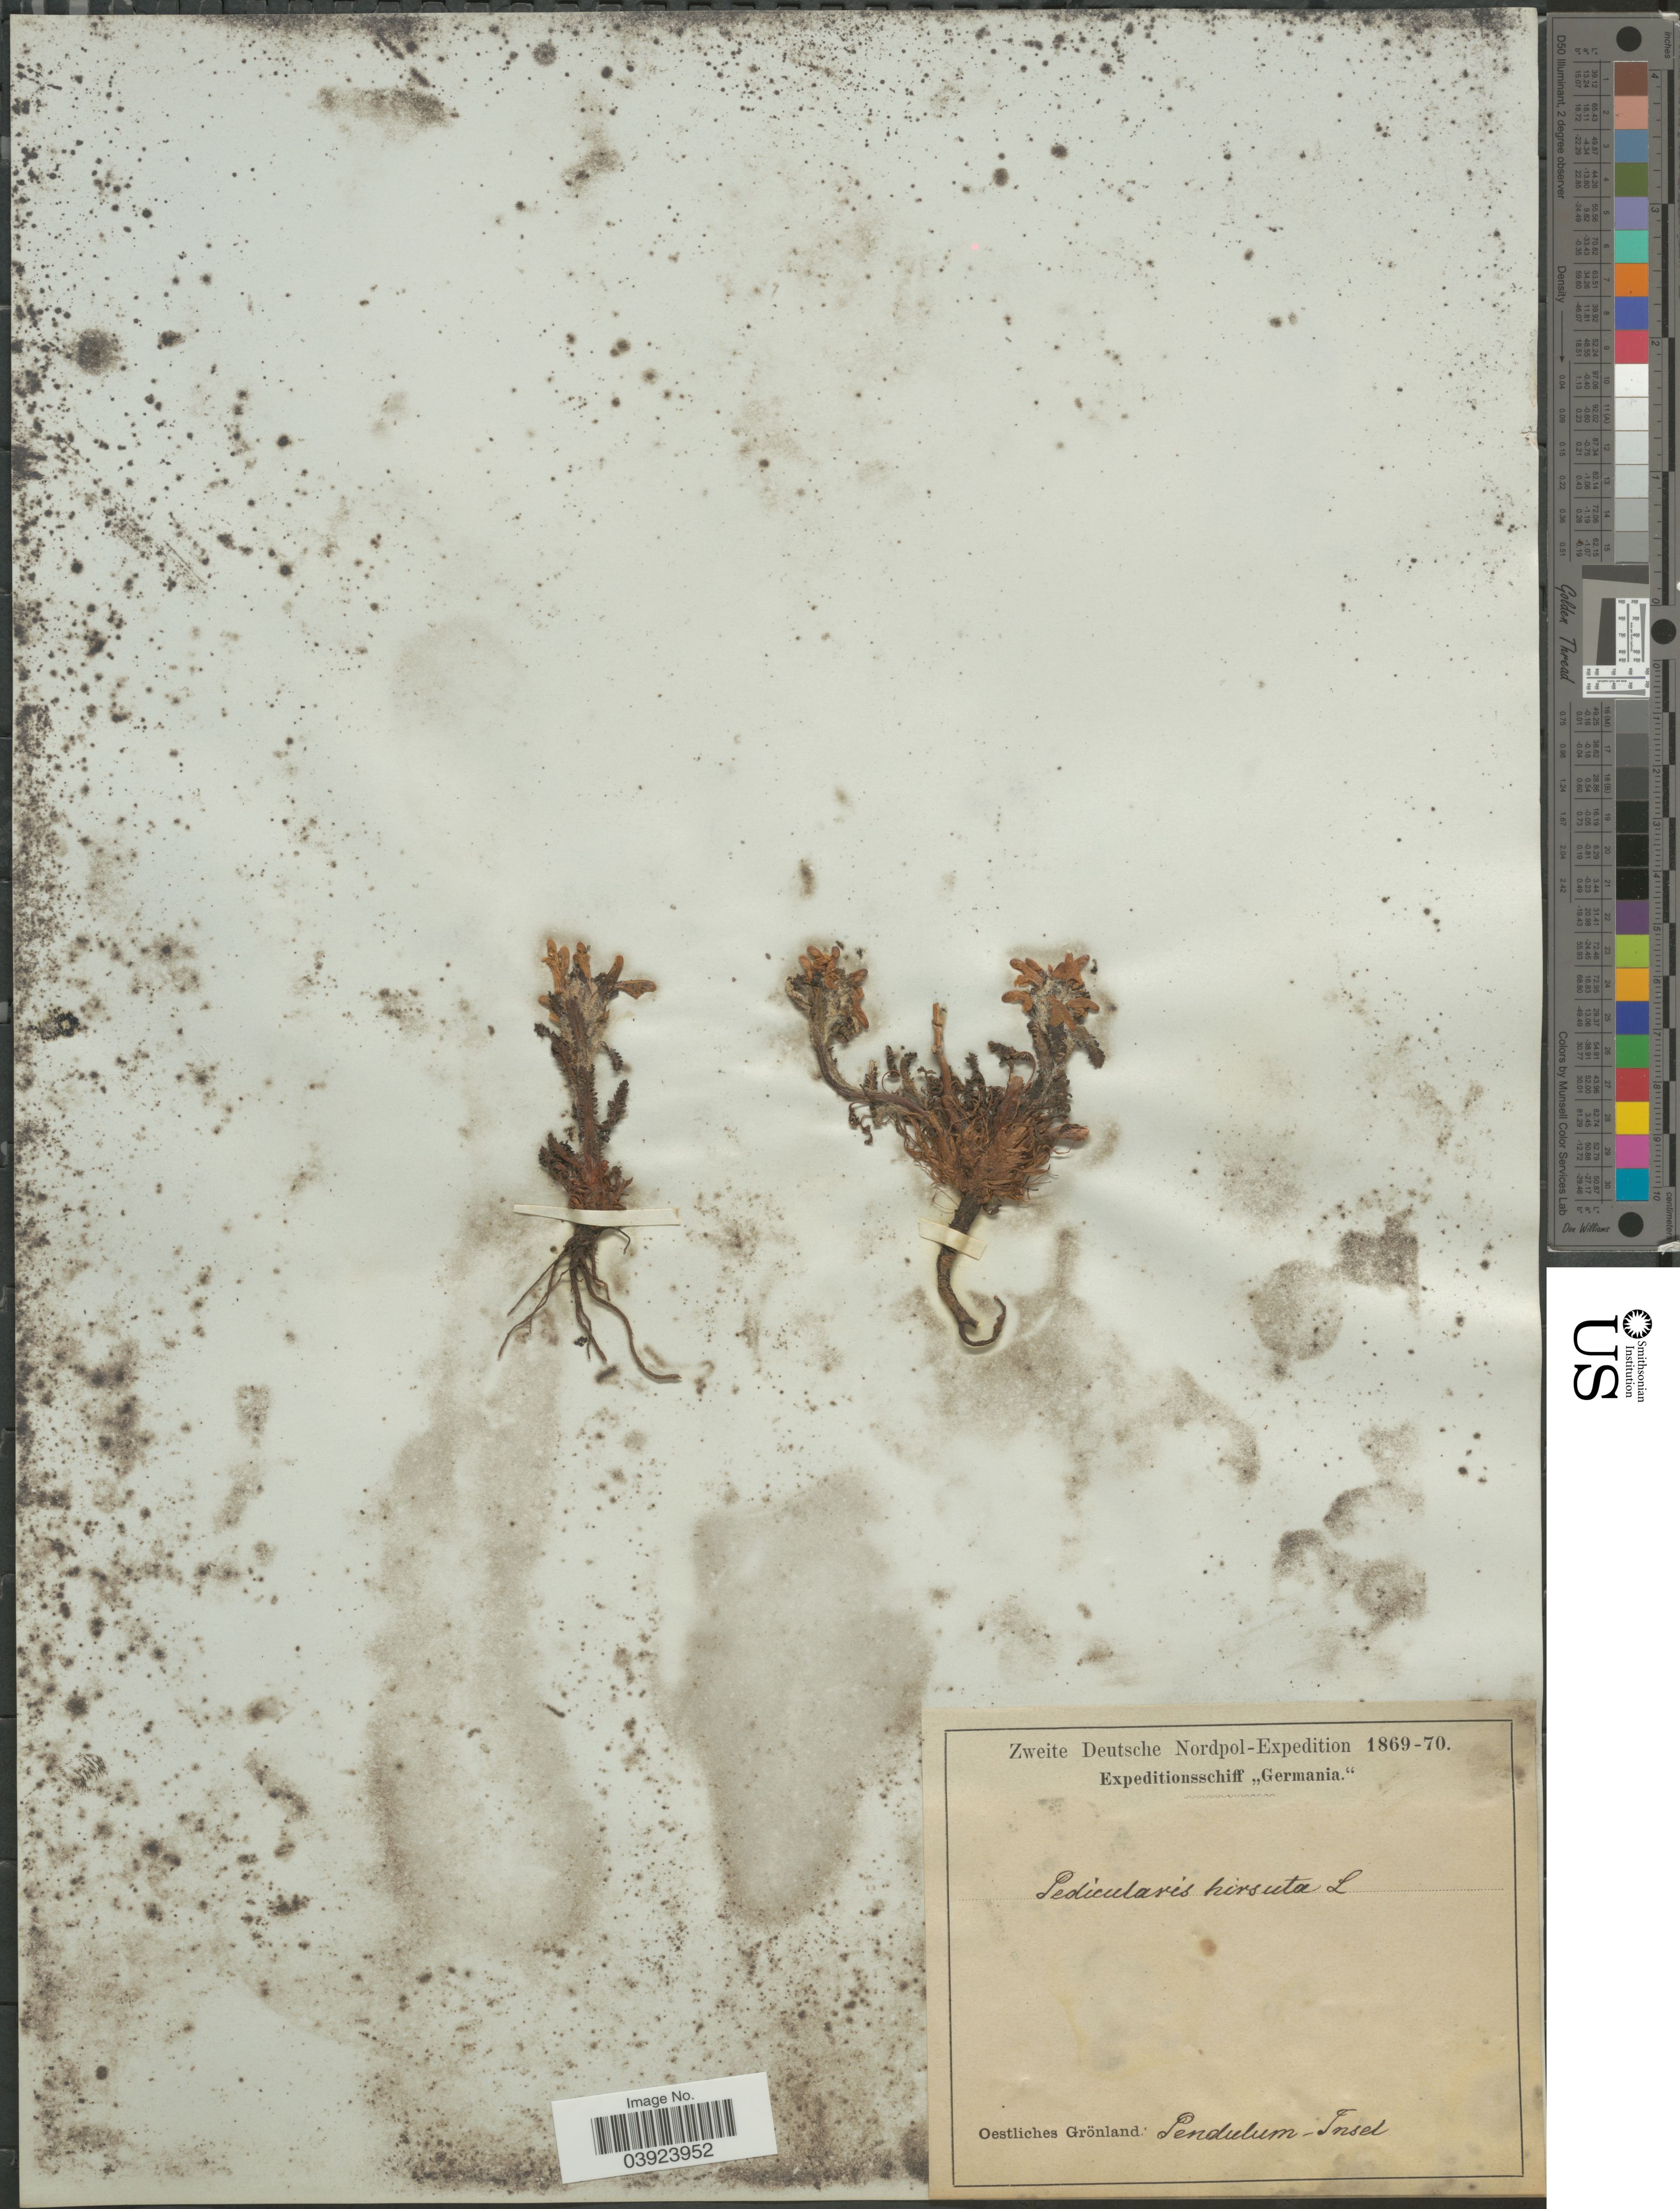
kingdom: Plantae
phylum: Tracheophyta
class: Magnoliopsida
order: Lamiales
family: Orobanchaceae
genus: Pedicularis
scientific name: Pedicularis hirsuta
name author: L.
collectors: Zweite Deutsche Nordpol-Expedition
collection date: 1869/1870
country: Germany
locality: Oestliches Grönland. Pendulum-Insel.